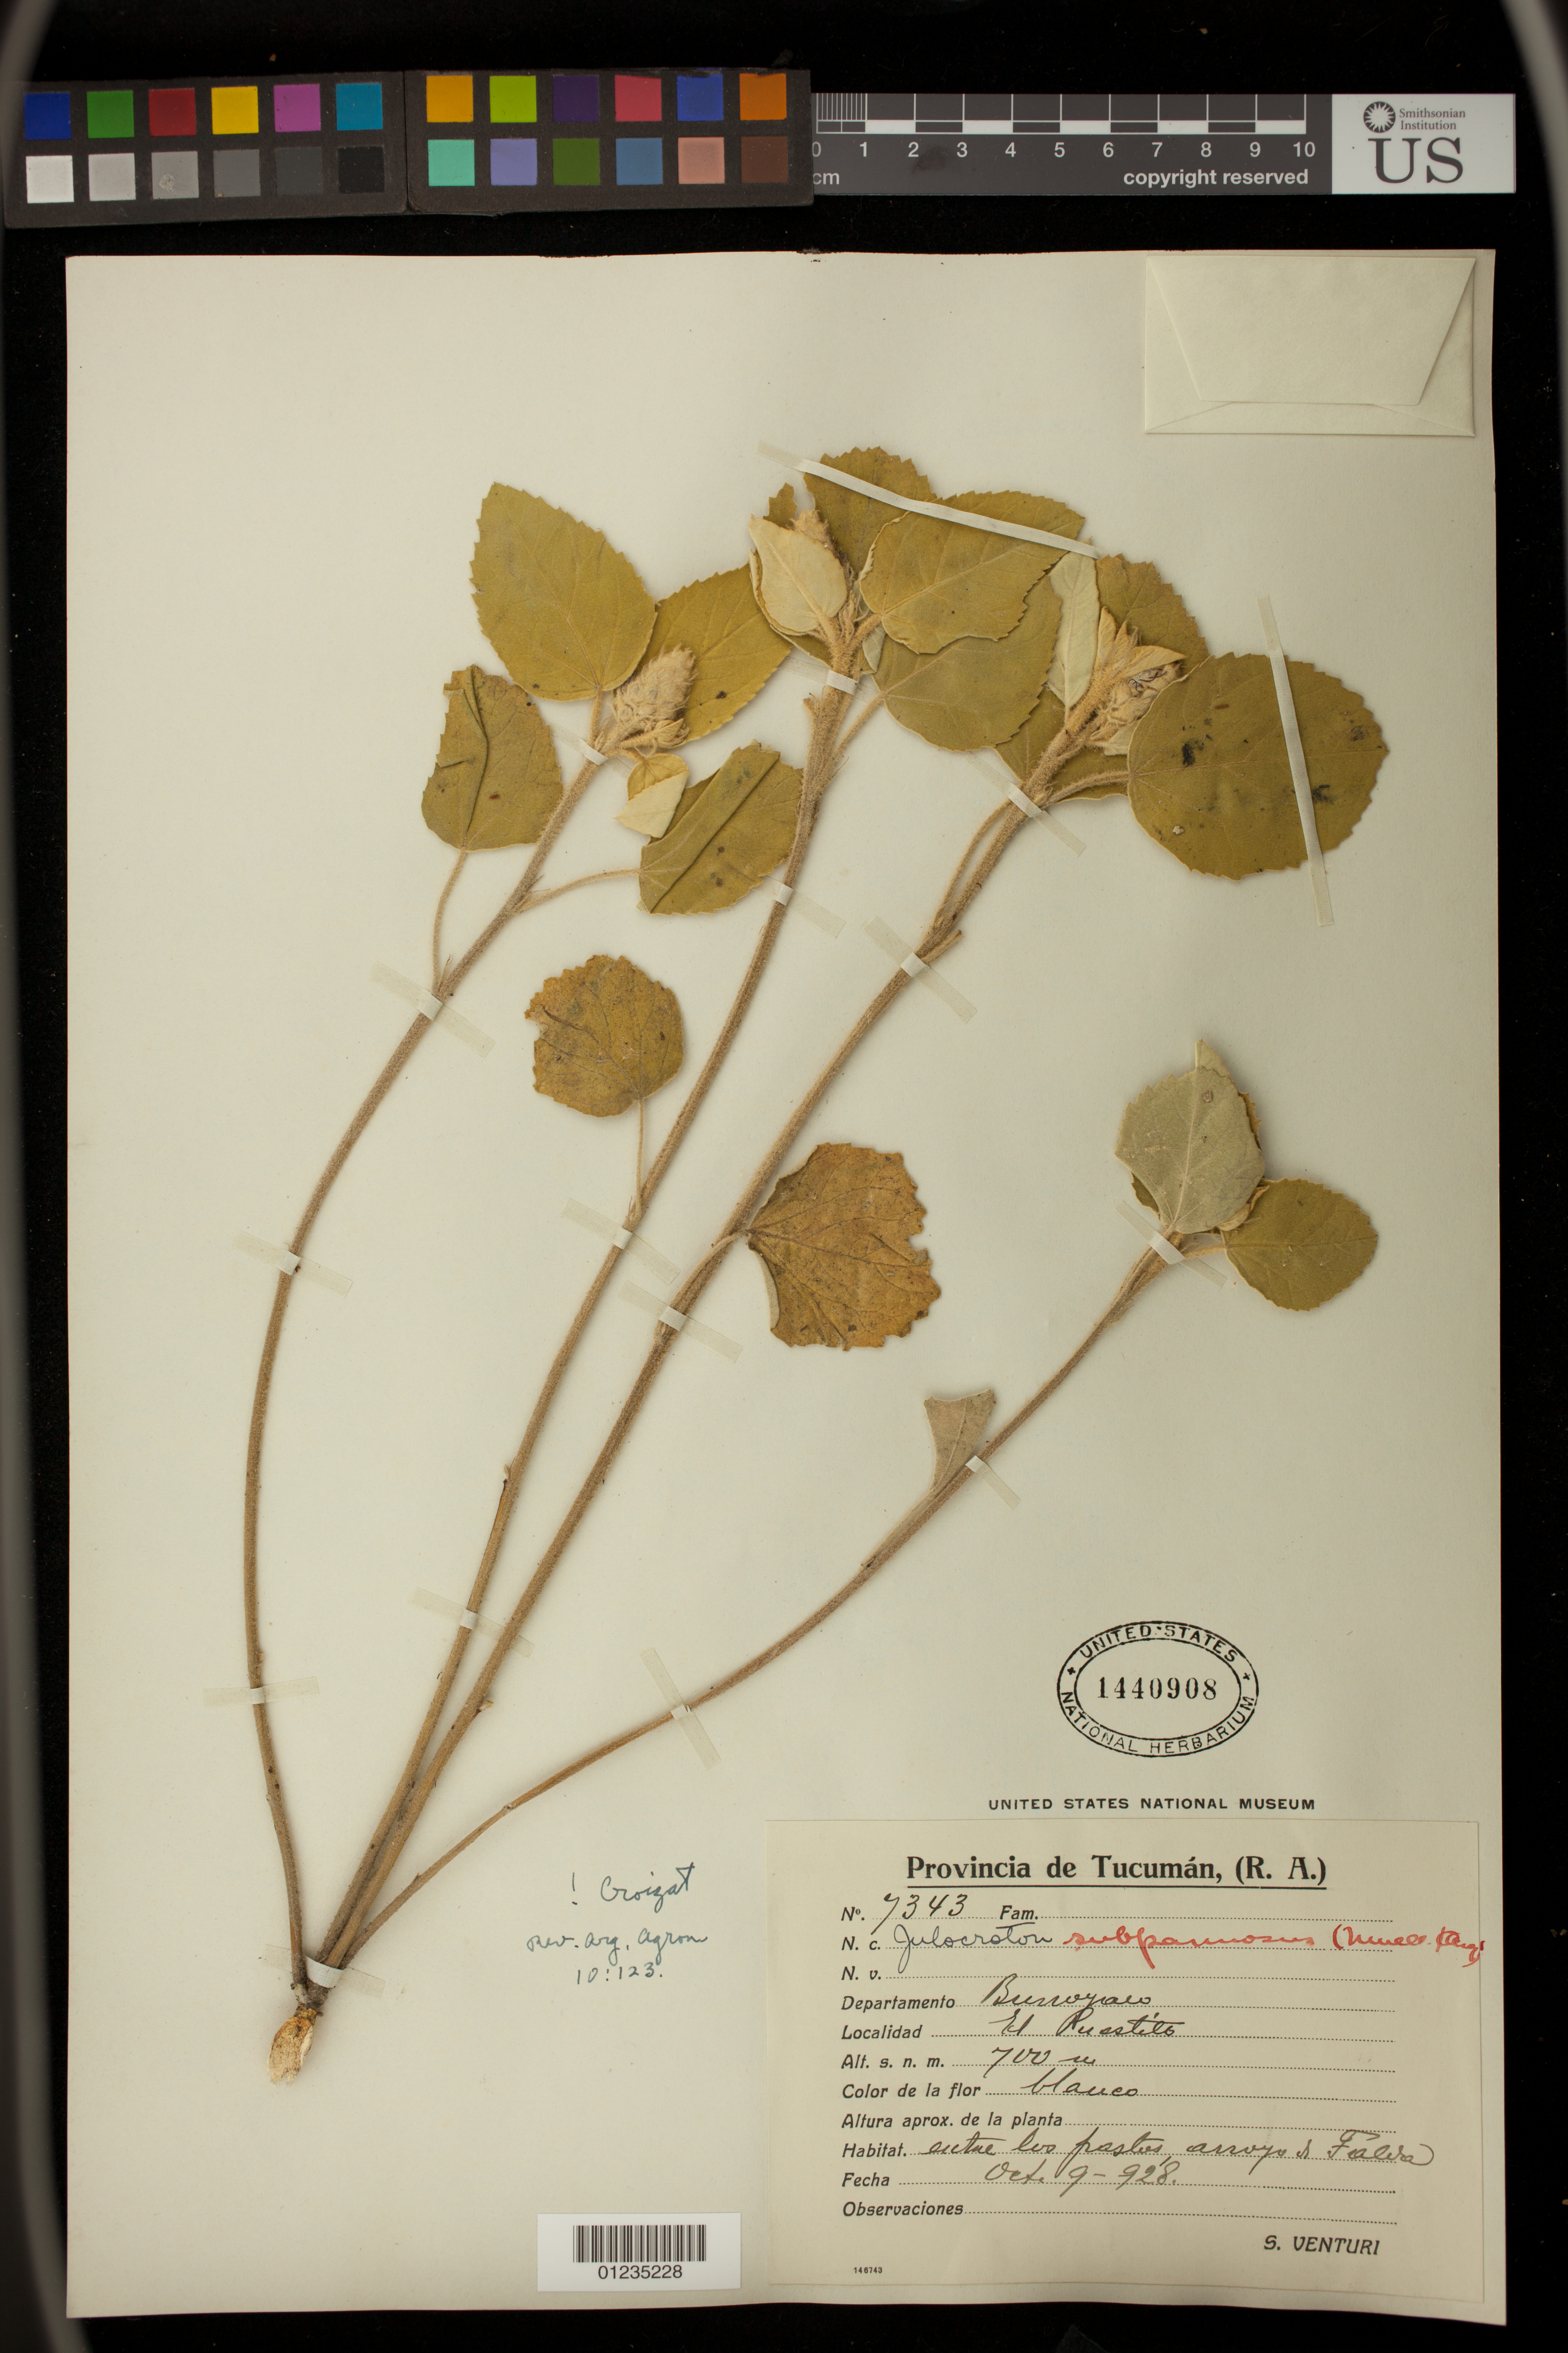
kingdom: Plantae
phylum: Tracheophyta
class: Magnoliopsida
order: Malpighiales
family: Euphorbiaceae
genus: Julocroton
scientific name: Julocroton subpannosus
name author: Müll. Arg.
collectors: S. Venturi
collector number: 7343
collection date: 1928-10-09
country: Argentina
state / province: Tucumán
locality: Burruyacu El Puestito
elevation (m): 700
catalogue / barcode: US 1440908